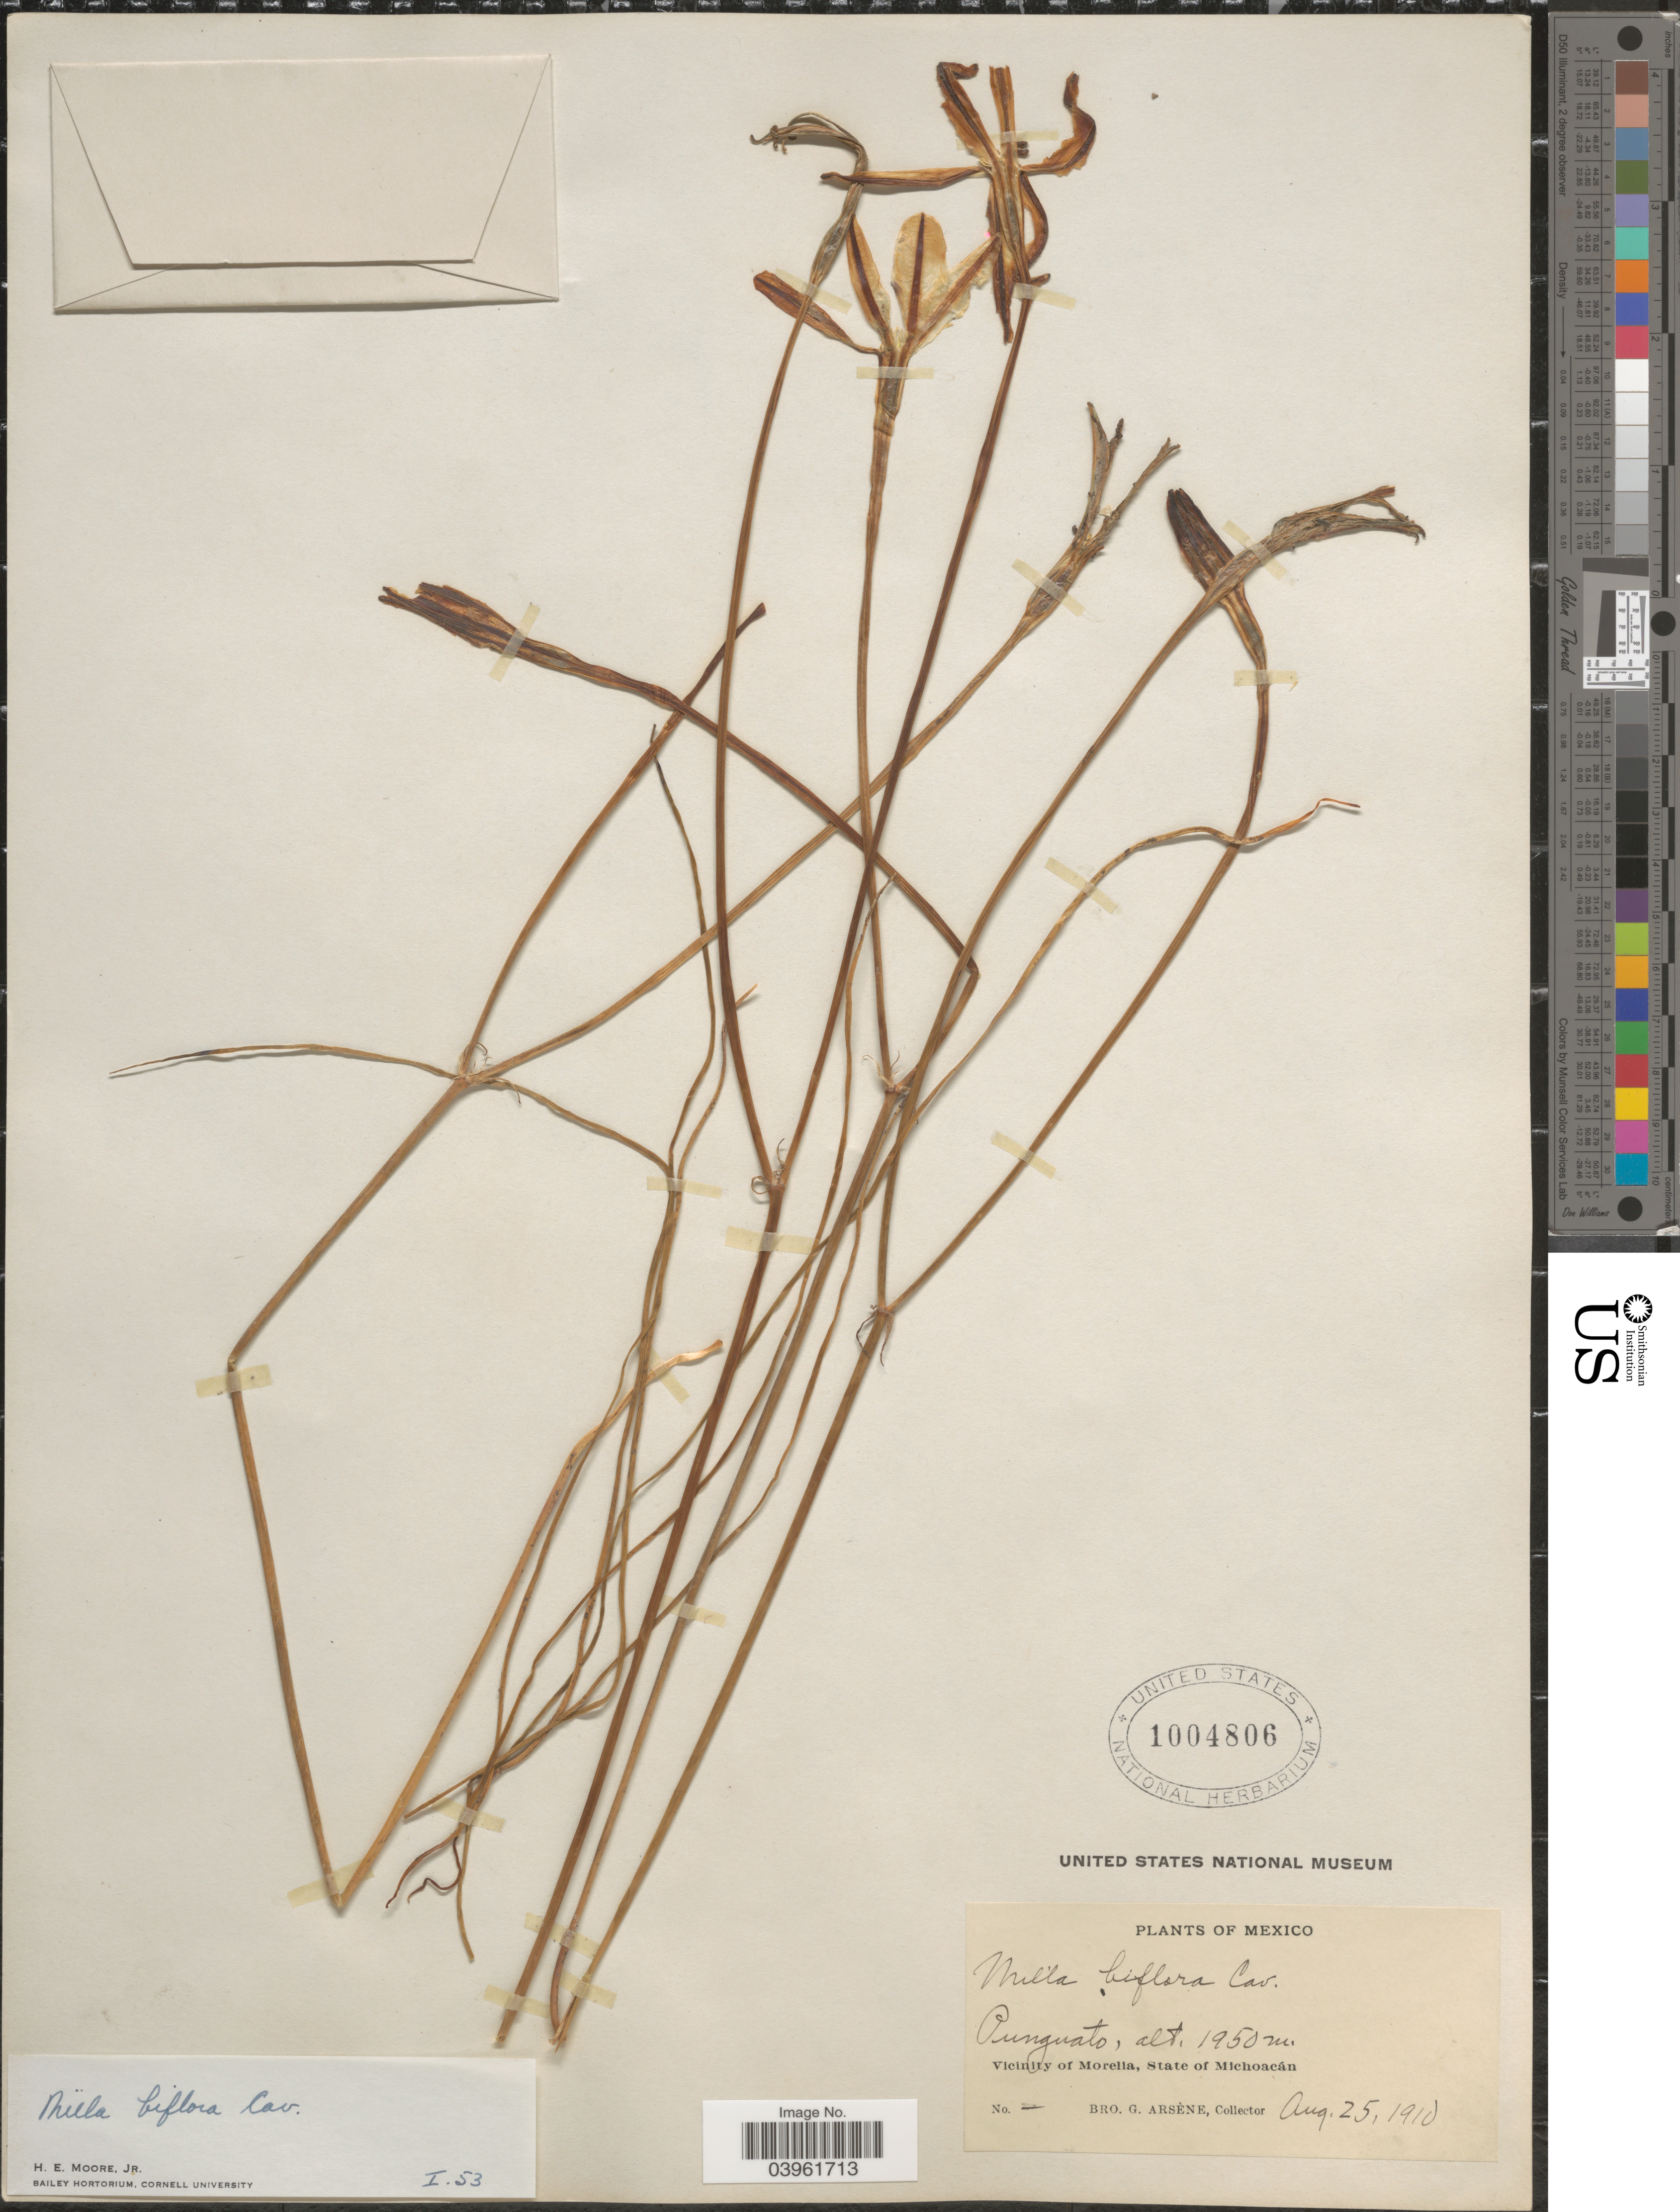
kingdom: Plantae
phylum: Tracheophyta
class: Liliopsida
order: Asparagales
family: Asparagaceae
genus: Milla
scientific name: Milla biflora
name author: Cav.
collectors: Bro. G. Arsène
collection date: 1910-08-25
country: Mexico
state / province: Michoacán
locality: Punguato, Vicinity of Morelia.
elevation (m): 1950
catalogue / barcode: US 1004806